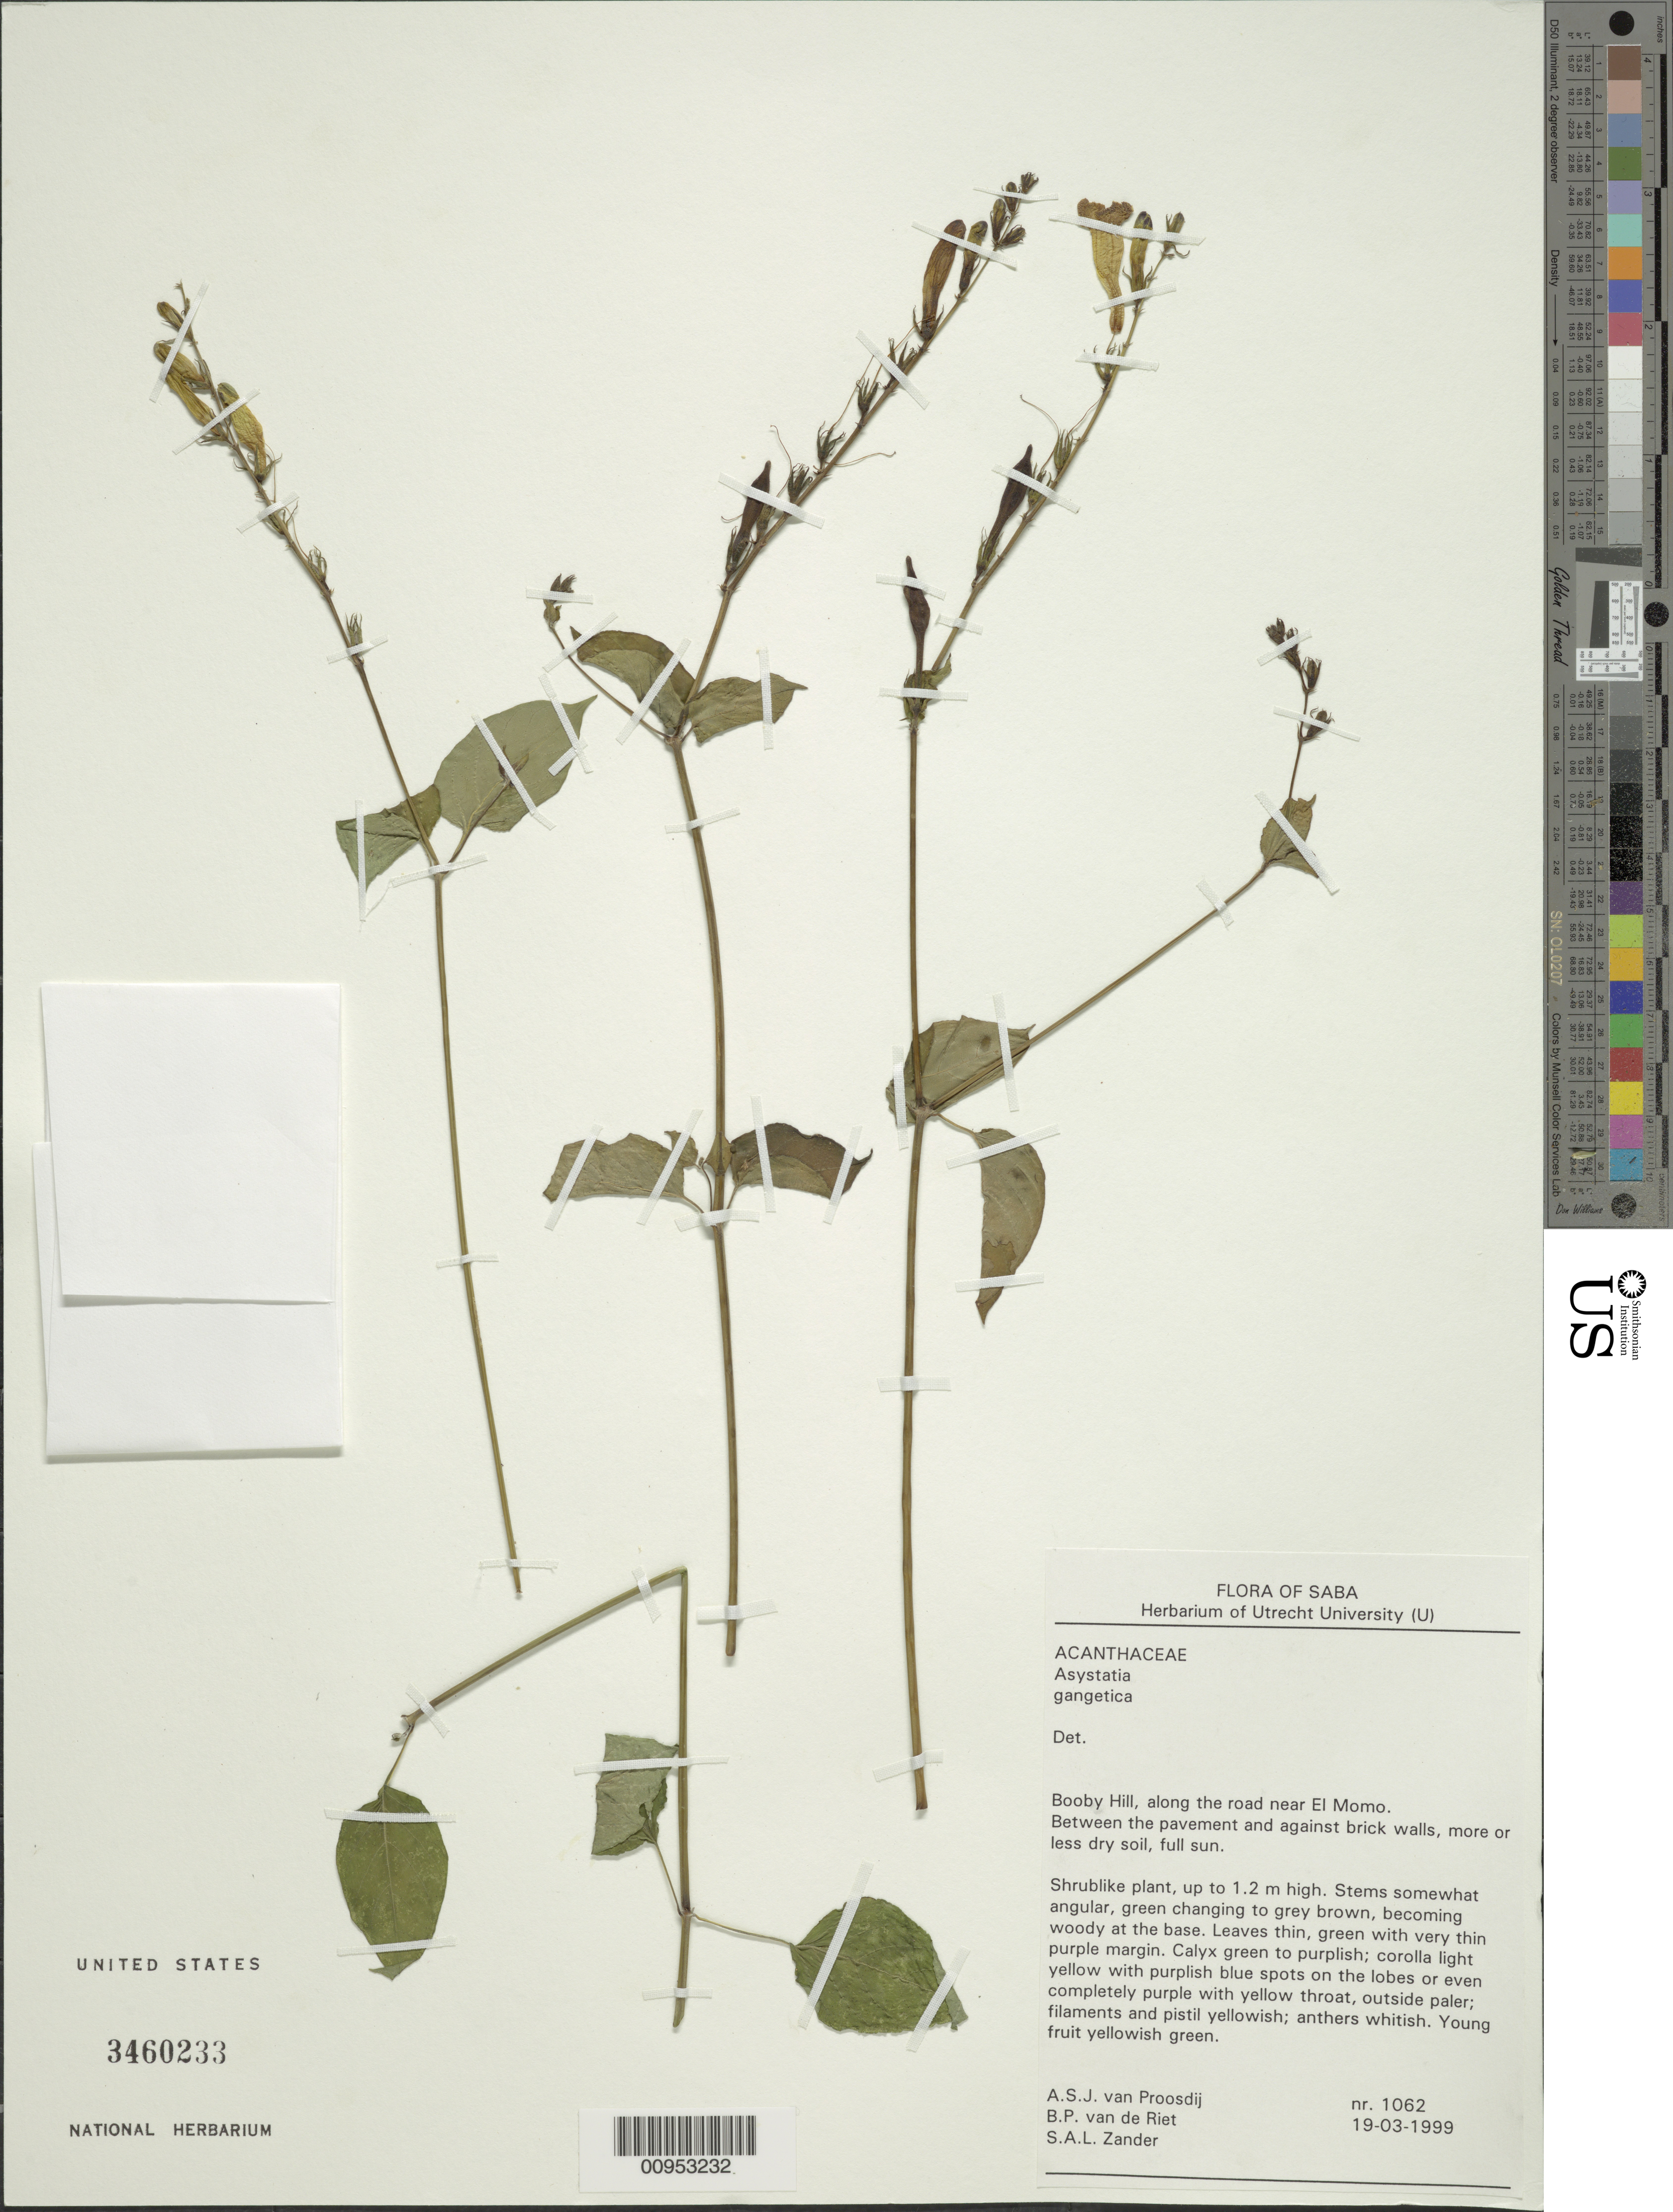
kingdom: Plantae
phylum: Tracheophyta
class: Magnoliopsida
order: Lamiales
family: Acanthaceae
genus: Asystasia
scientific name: Asystasia gangetica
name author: (L.) T. Anderson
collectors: A. Proosdij, B. Riet & S. Zander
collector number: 1062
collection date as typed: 10 Mar 1999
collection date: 1999-03-10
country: Netherlands Antilles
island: Saba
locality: Booby Hill, near El Momo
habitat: Between the pavement and against brick walls, more or less dry soil, full sun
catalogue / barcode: US 3460233